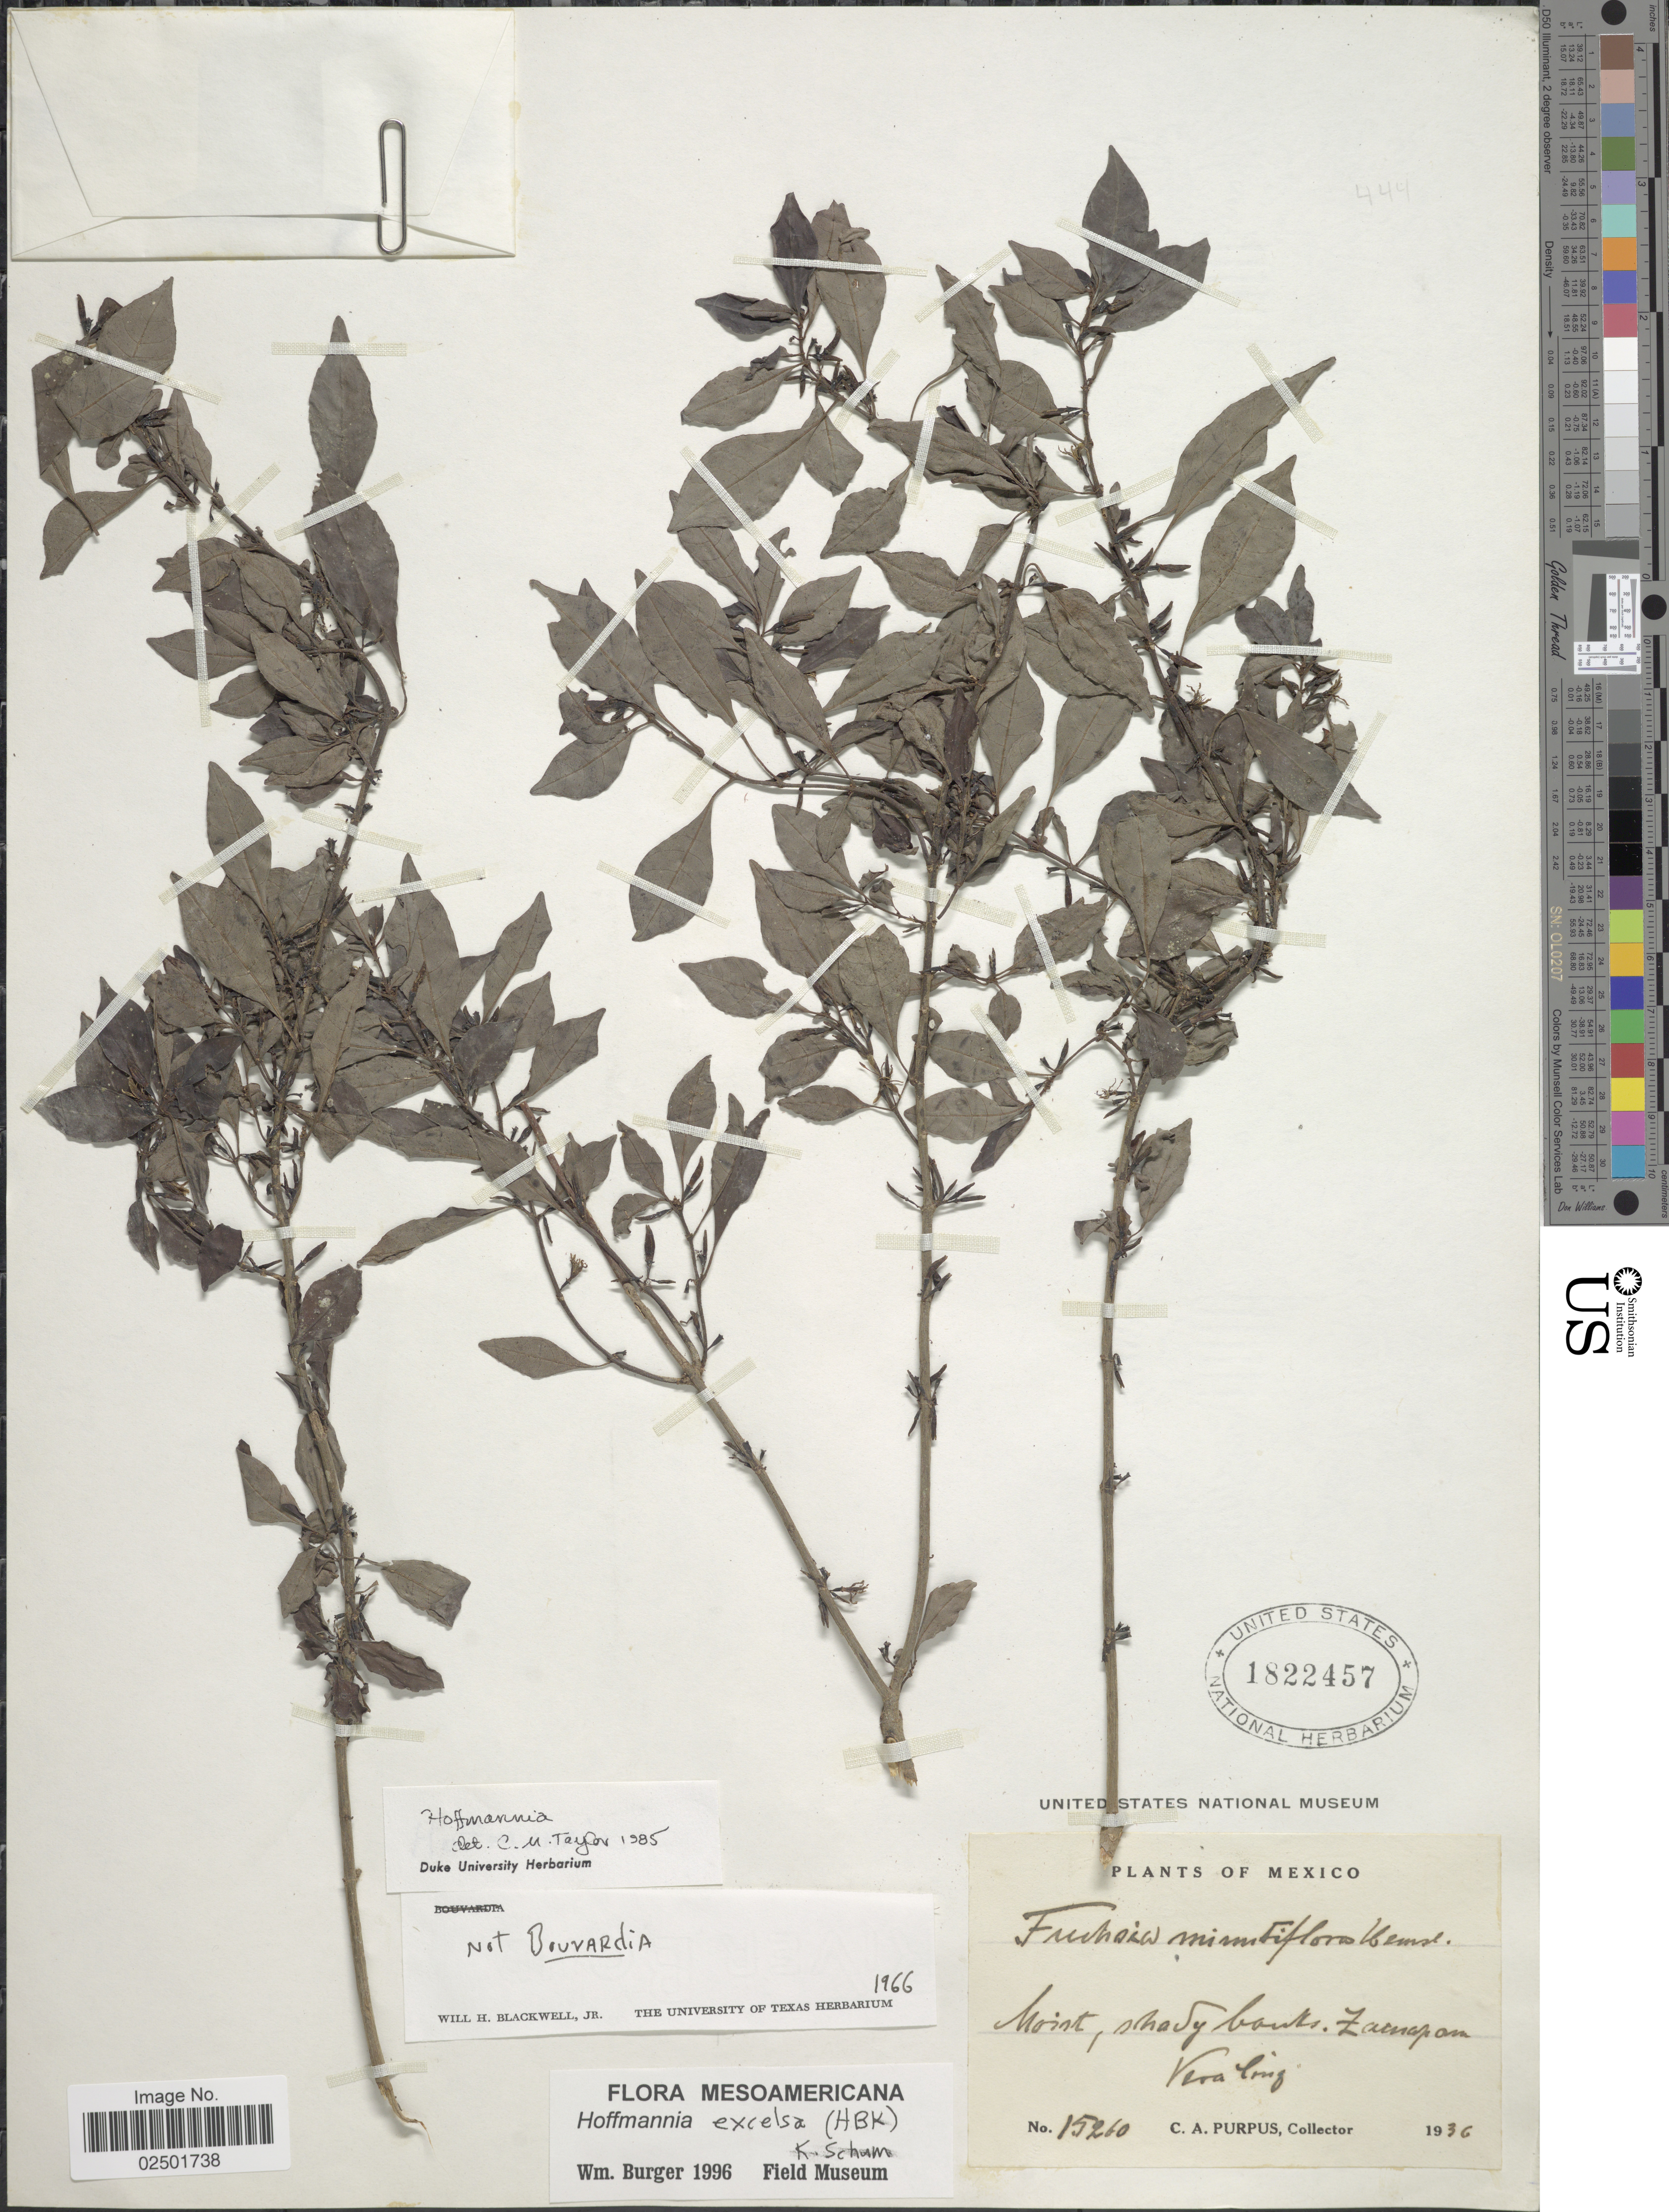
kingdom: Plantae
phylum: Tracheophyta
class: Magnoliopsida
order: Gentianales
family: Rubiaceae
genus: Hoffmannia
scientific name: Hoffmannia excelsa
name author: (Kunth) K. Schum.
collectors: C. A. Purpus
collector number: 15260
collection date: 1936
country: Mexico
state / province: Veracruz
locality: Moist, sahdy banks, Zacuapan, Vera Cruz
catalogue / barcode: US 1822457